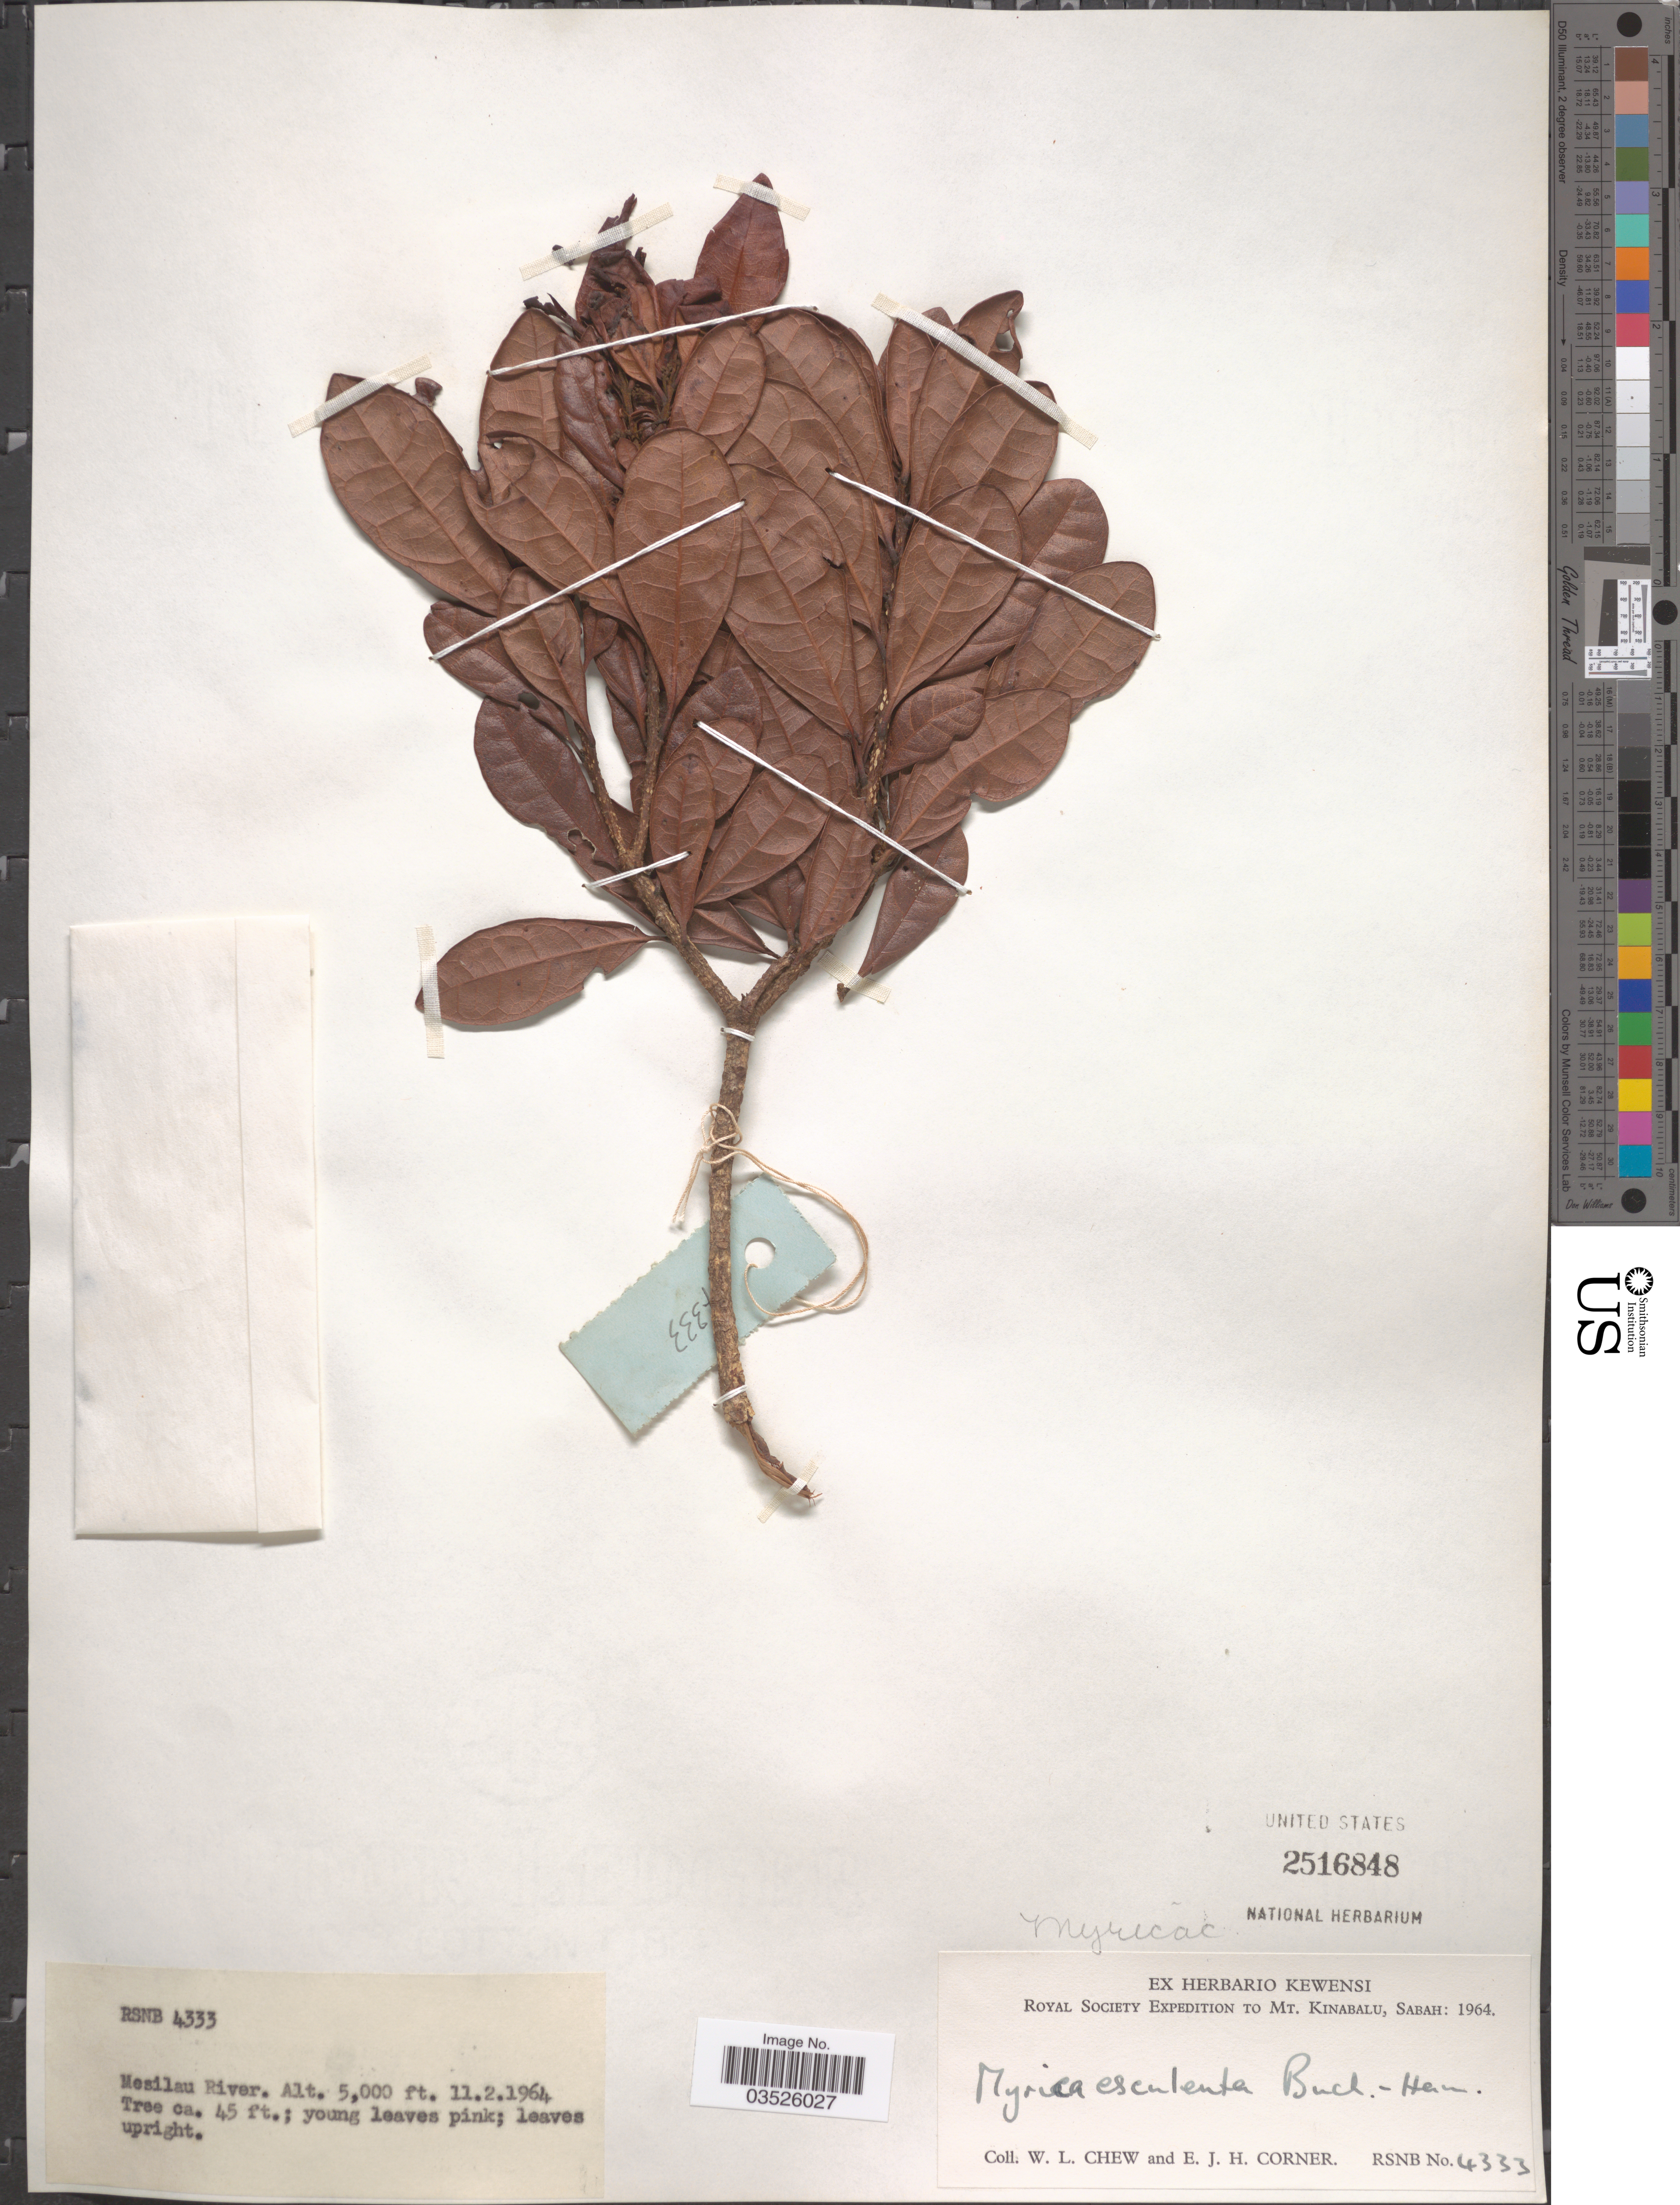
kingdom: Plantae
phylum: Tracheophyta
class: Magnoliopsida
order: Fagales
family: Myricaceae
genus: Morella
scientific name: Morella esculenta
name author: (Buch.-Ham. ex D. Don) I.M. Turner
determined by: Phoon, P. H., (KEP), Forest Research Institute - Kepong (MALAYSIA)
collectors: W. Chew & E. Corner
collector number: RSNB4333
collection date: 1964-02-11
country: Malaysia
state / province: Sabah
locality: Mesilau River. Mt. Kinabalu, Sabah.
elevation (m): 1524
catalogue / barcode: US 2516848